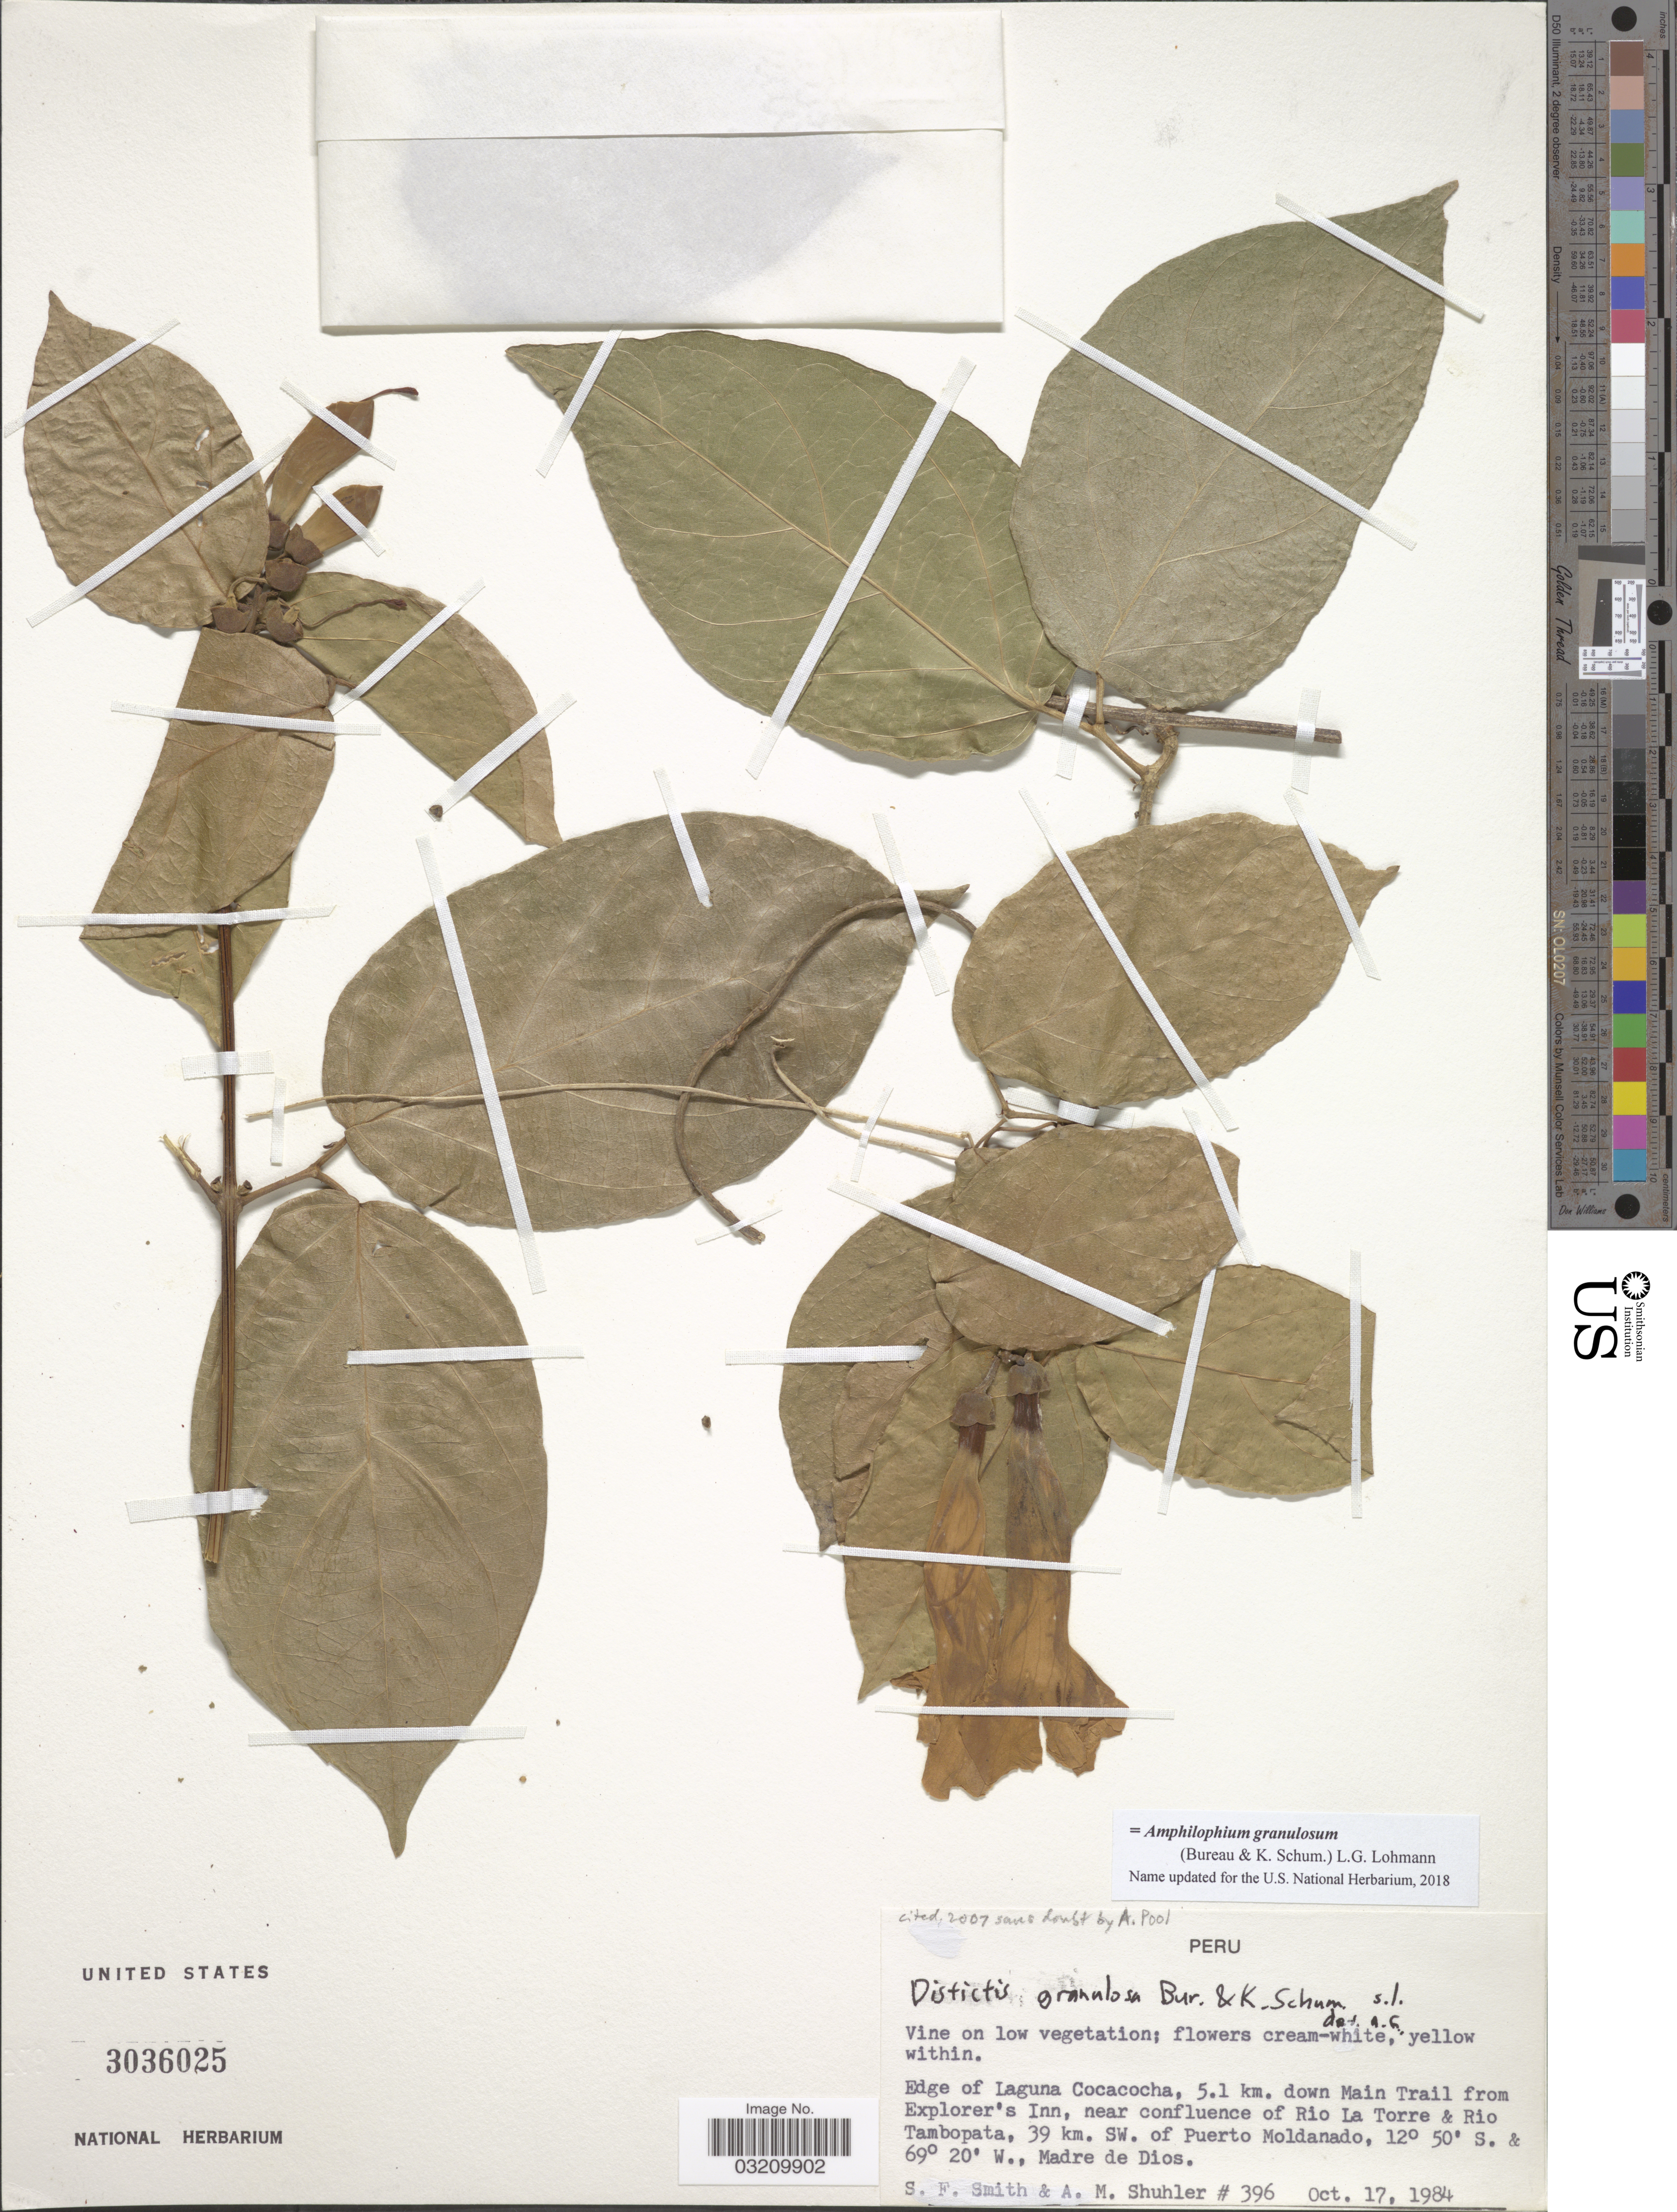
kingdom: Plantae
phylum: Tracheophyta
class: Magnoliopsida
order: Lamiales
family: Bignoniaceae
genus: Amphilophium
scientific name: Amphilophium granulosum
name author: (Bureau & K. Schum.) L.G. Lohmann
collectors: S.F. Smith & A. Shuhler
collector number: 396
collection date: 1984-10-17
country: Peru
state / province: Madre de Dios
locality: Edge of Laguna Cocacocha, 5.1 km. down Main Trail from Explorer's Inn, near confluence of Rio La Torre & Rio Tambopata, 39 km. SW. of Puerto Moldanado.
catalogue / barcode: US 3036025